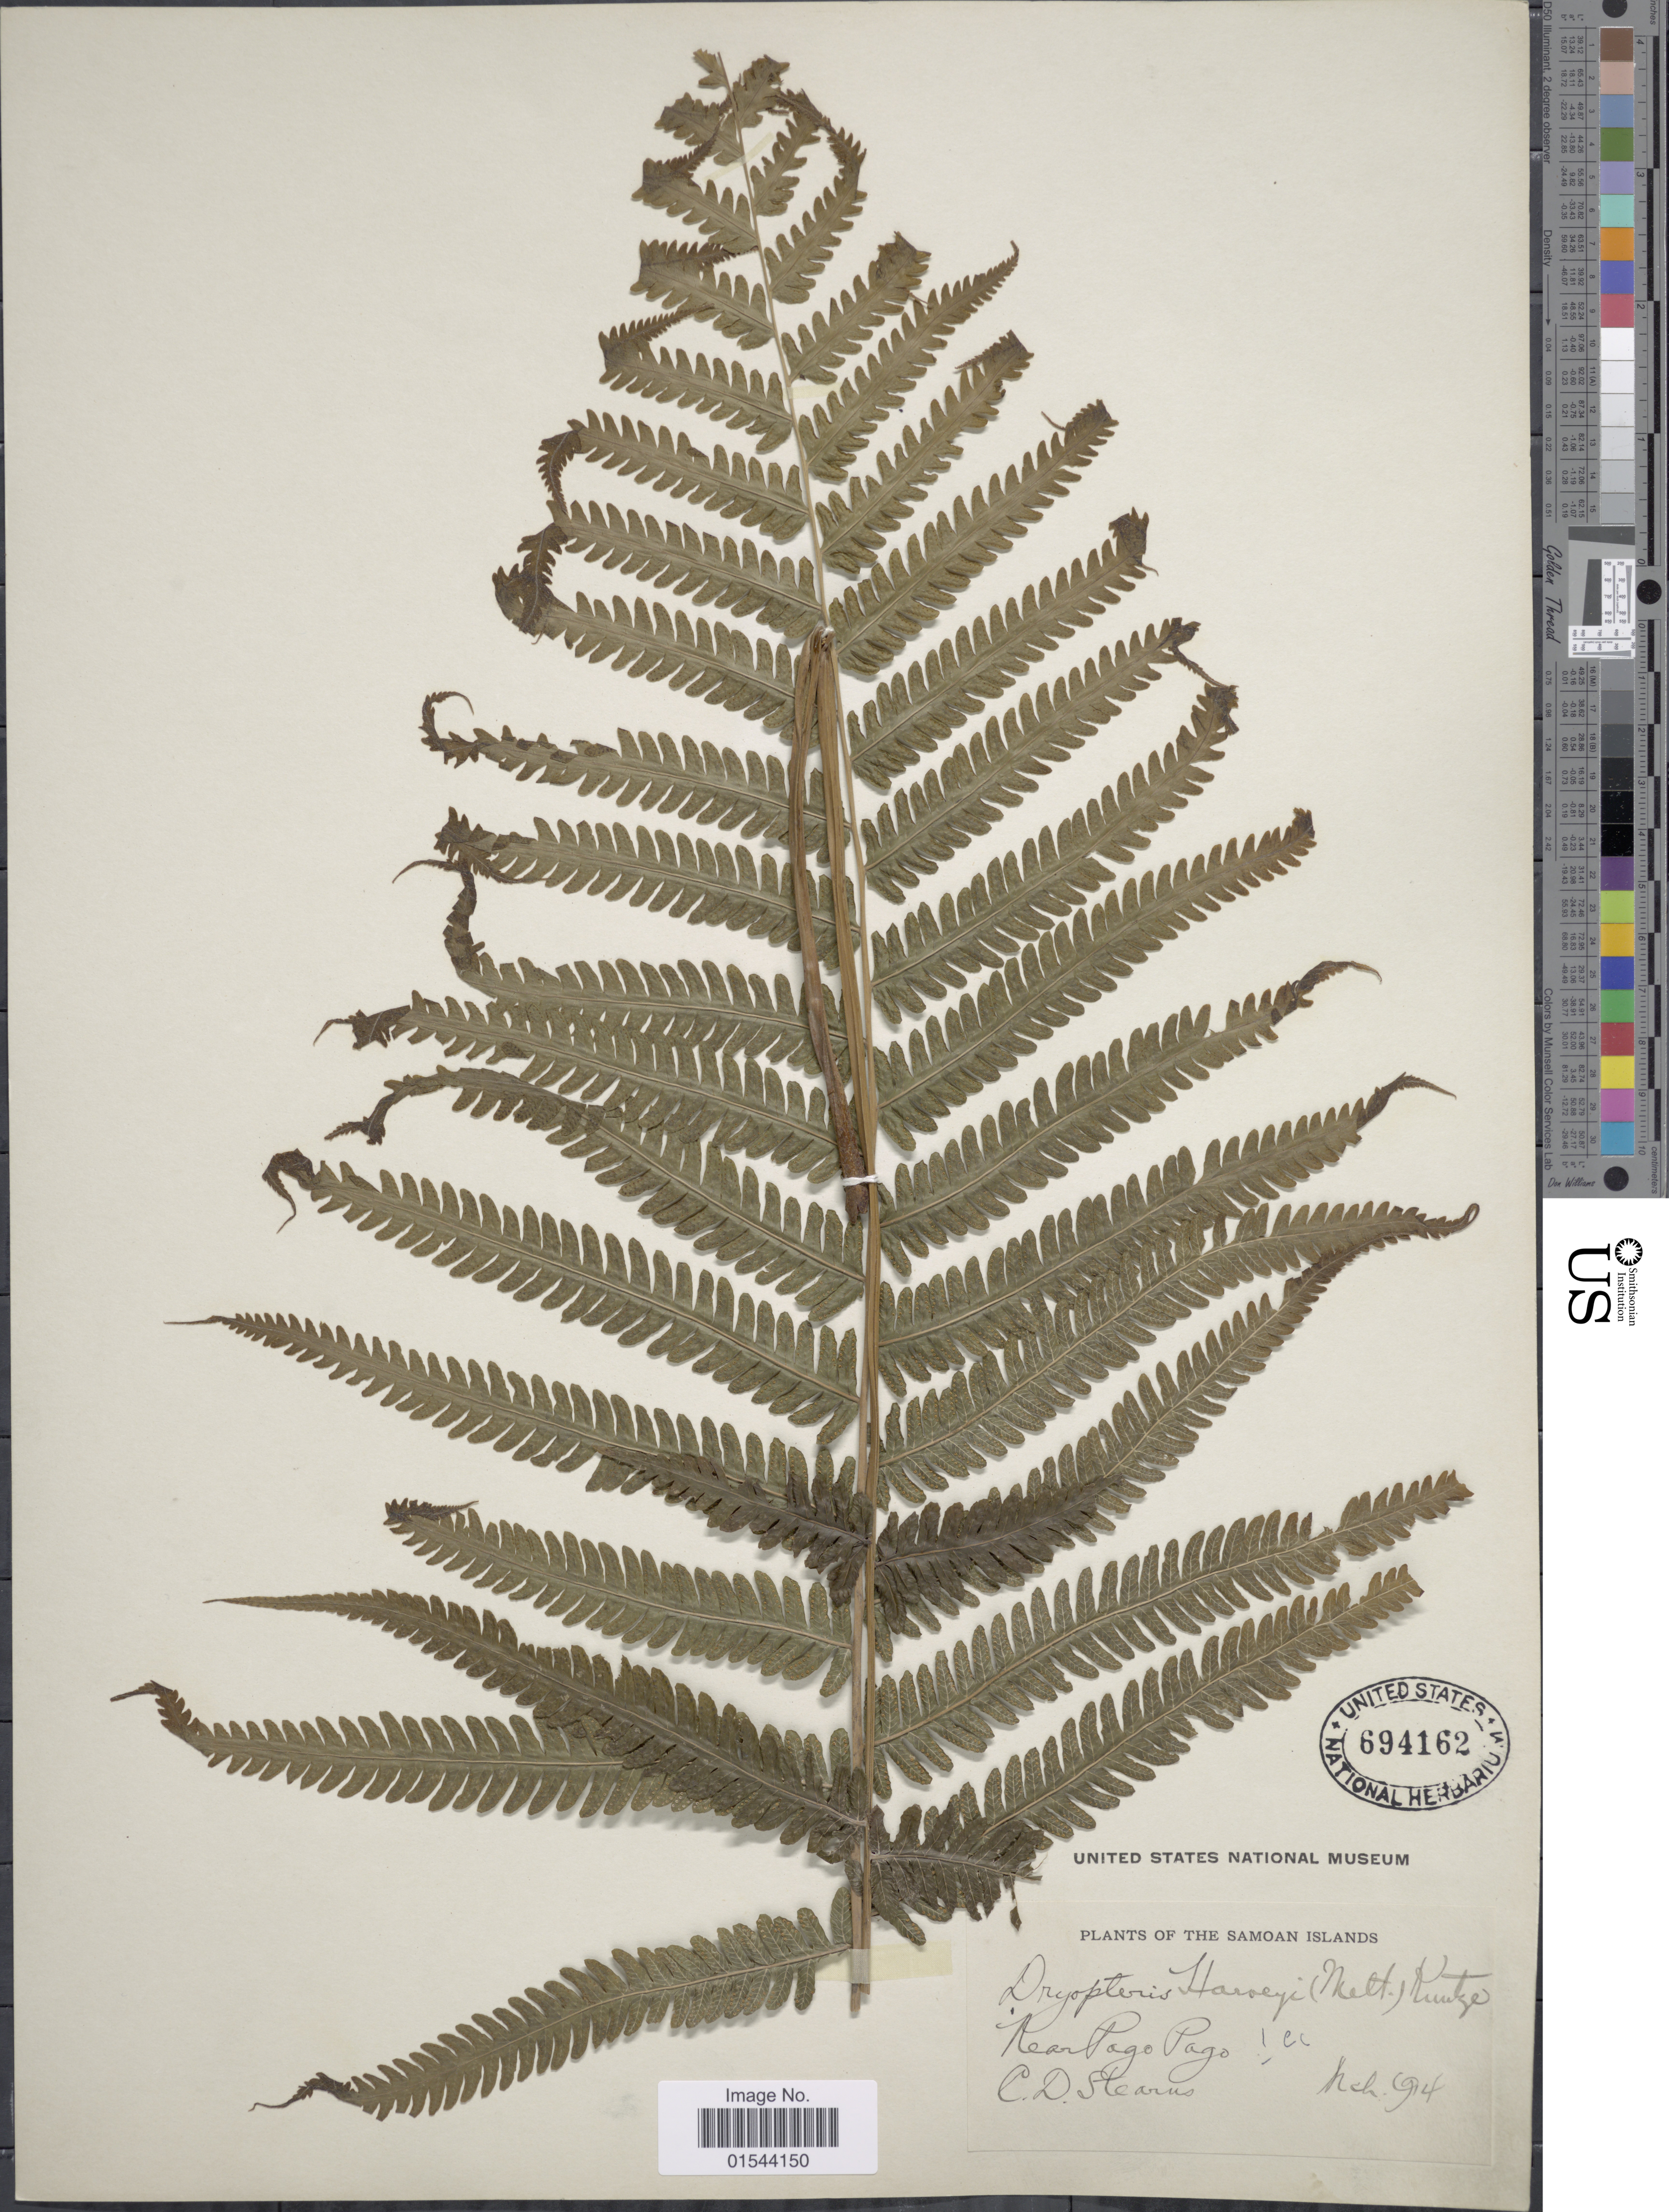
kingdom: Plantae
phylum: Tracheophyta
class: Polypodiopsida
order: Polypodiales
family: Thelypteridaceae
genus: Christella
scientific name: Christella harveyi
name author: (Mett.) Holttum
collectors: C. Stearns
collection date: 1914-03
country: American Samoa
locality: The Samoan Islands, Near Pago Pago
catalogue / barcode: US 694162